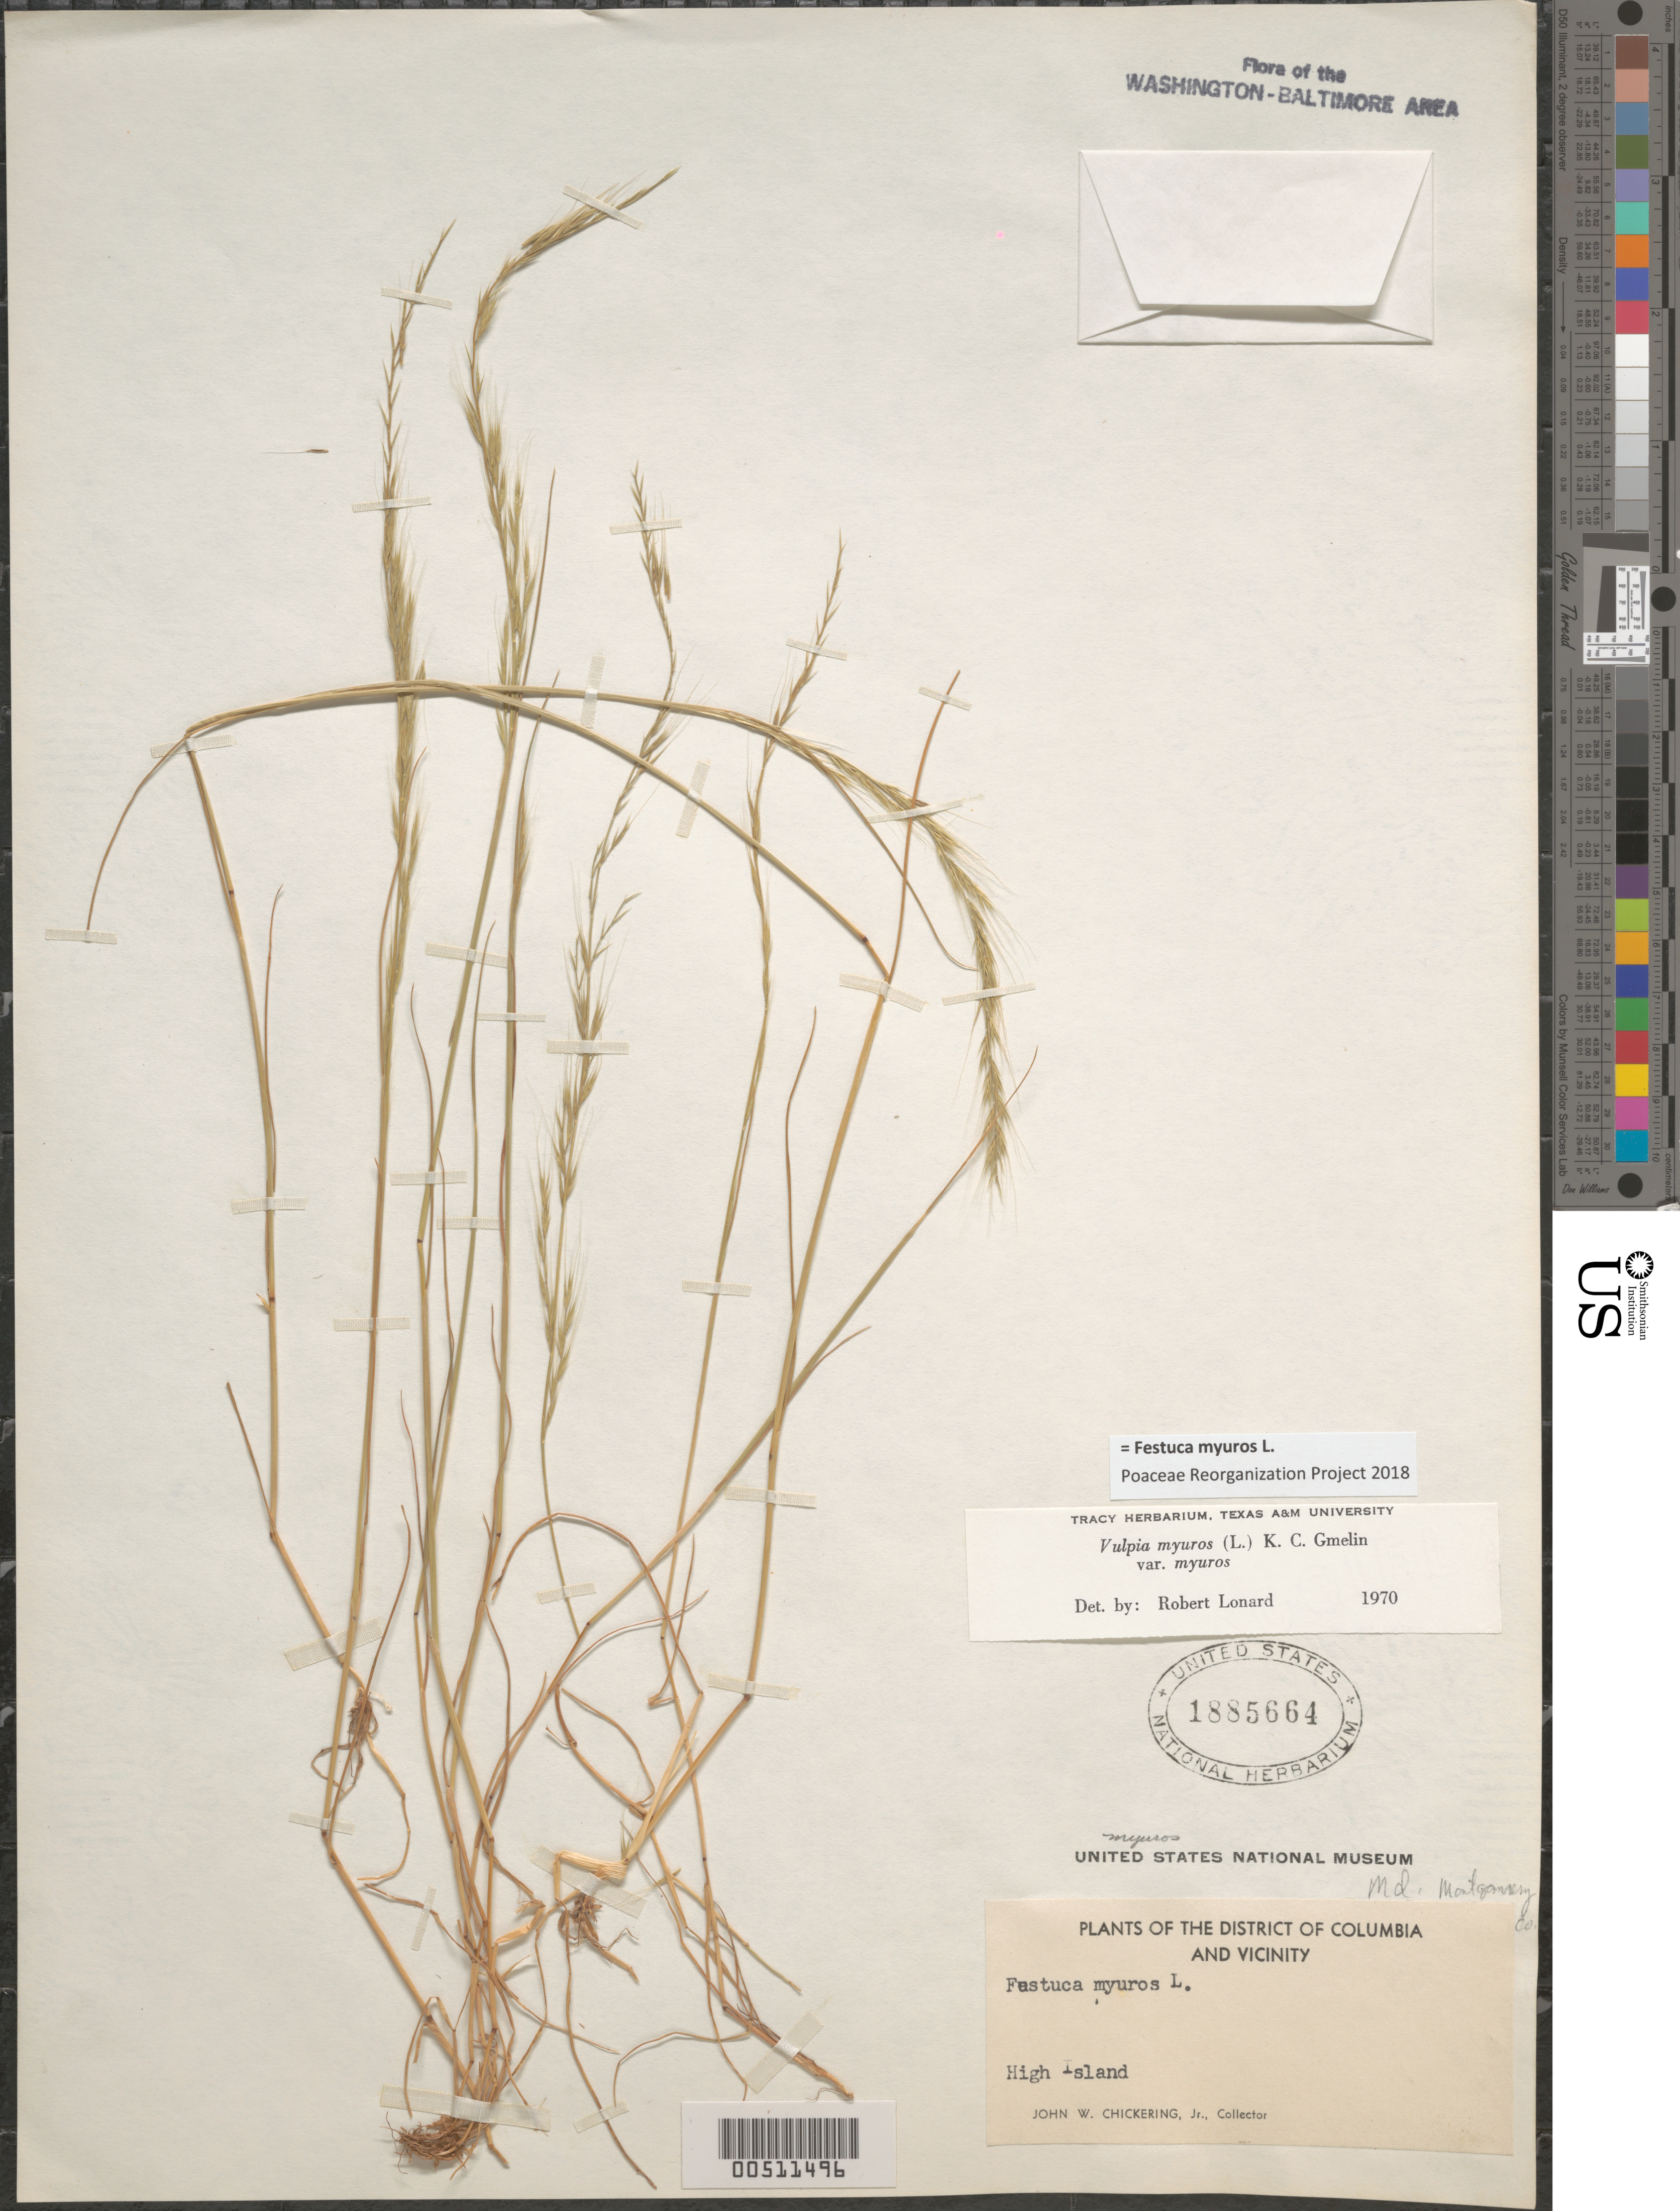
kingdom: Plantae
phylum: Tracheophyta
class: Liliopsida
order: Poales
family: Poaceae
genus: Festuca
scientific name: Festuca myuros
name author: L.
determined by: Poaceae Reorganization Project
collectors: J. W. Chickering Jr.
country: United States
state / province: Maryland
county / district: Montgomery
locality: High Island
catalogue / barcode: US 1885664